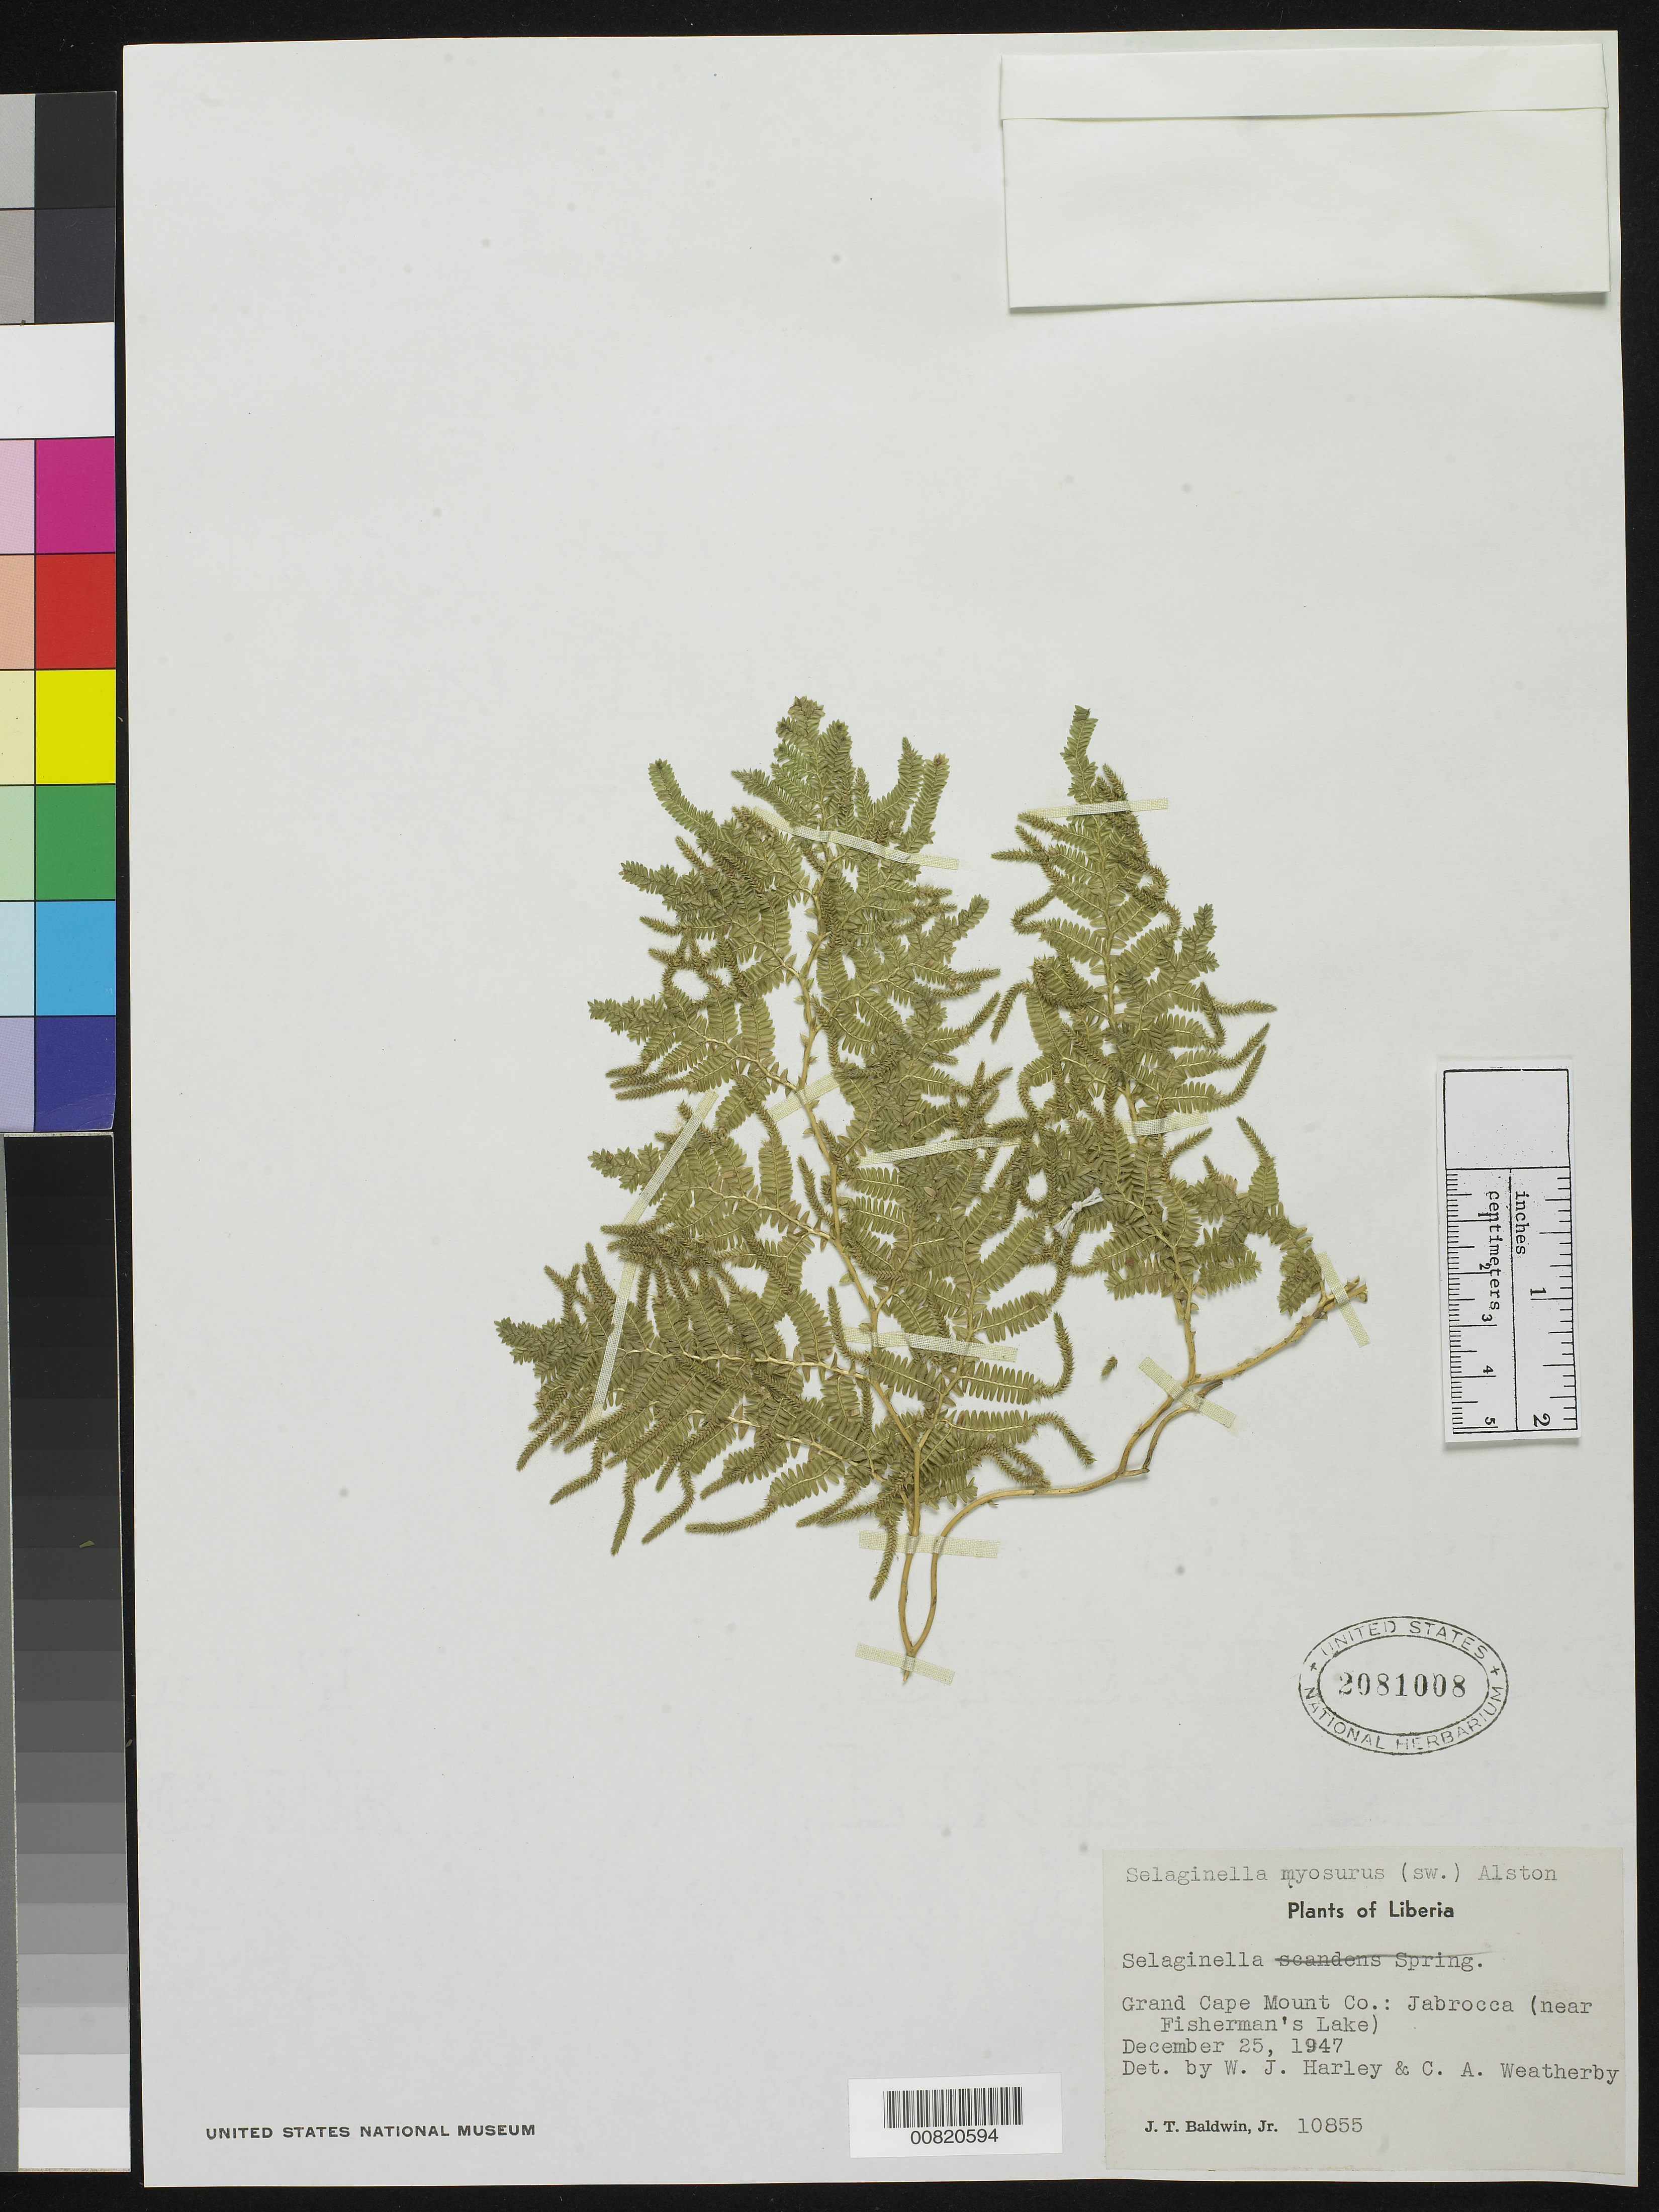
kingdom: Plantae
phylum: Tracheophyta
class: Lycopodiopsida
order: Selaginellales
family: Selaginellaceae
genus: Selaginella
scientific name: Selaginella myosurus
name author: (Sw.) Alston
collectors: J. T. Baldwin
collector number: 10855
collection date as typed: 25 Dec 1947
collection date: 1947-12-25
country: Liberia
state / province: Grand Cape Mount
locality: Jabrocca (near Fisherman's Lake)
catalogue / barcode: US 2081008